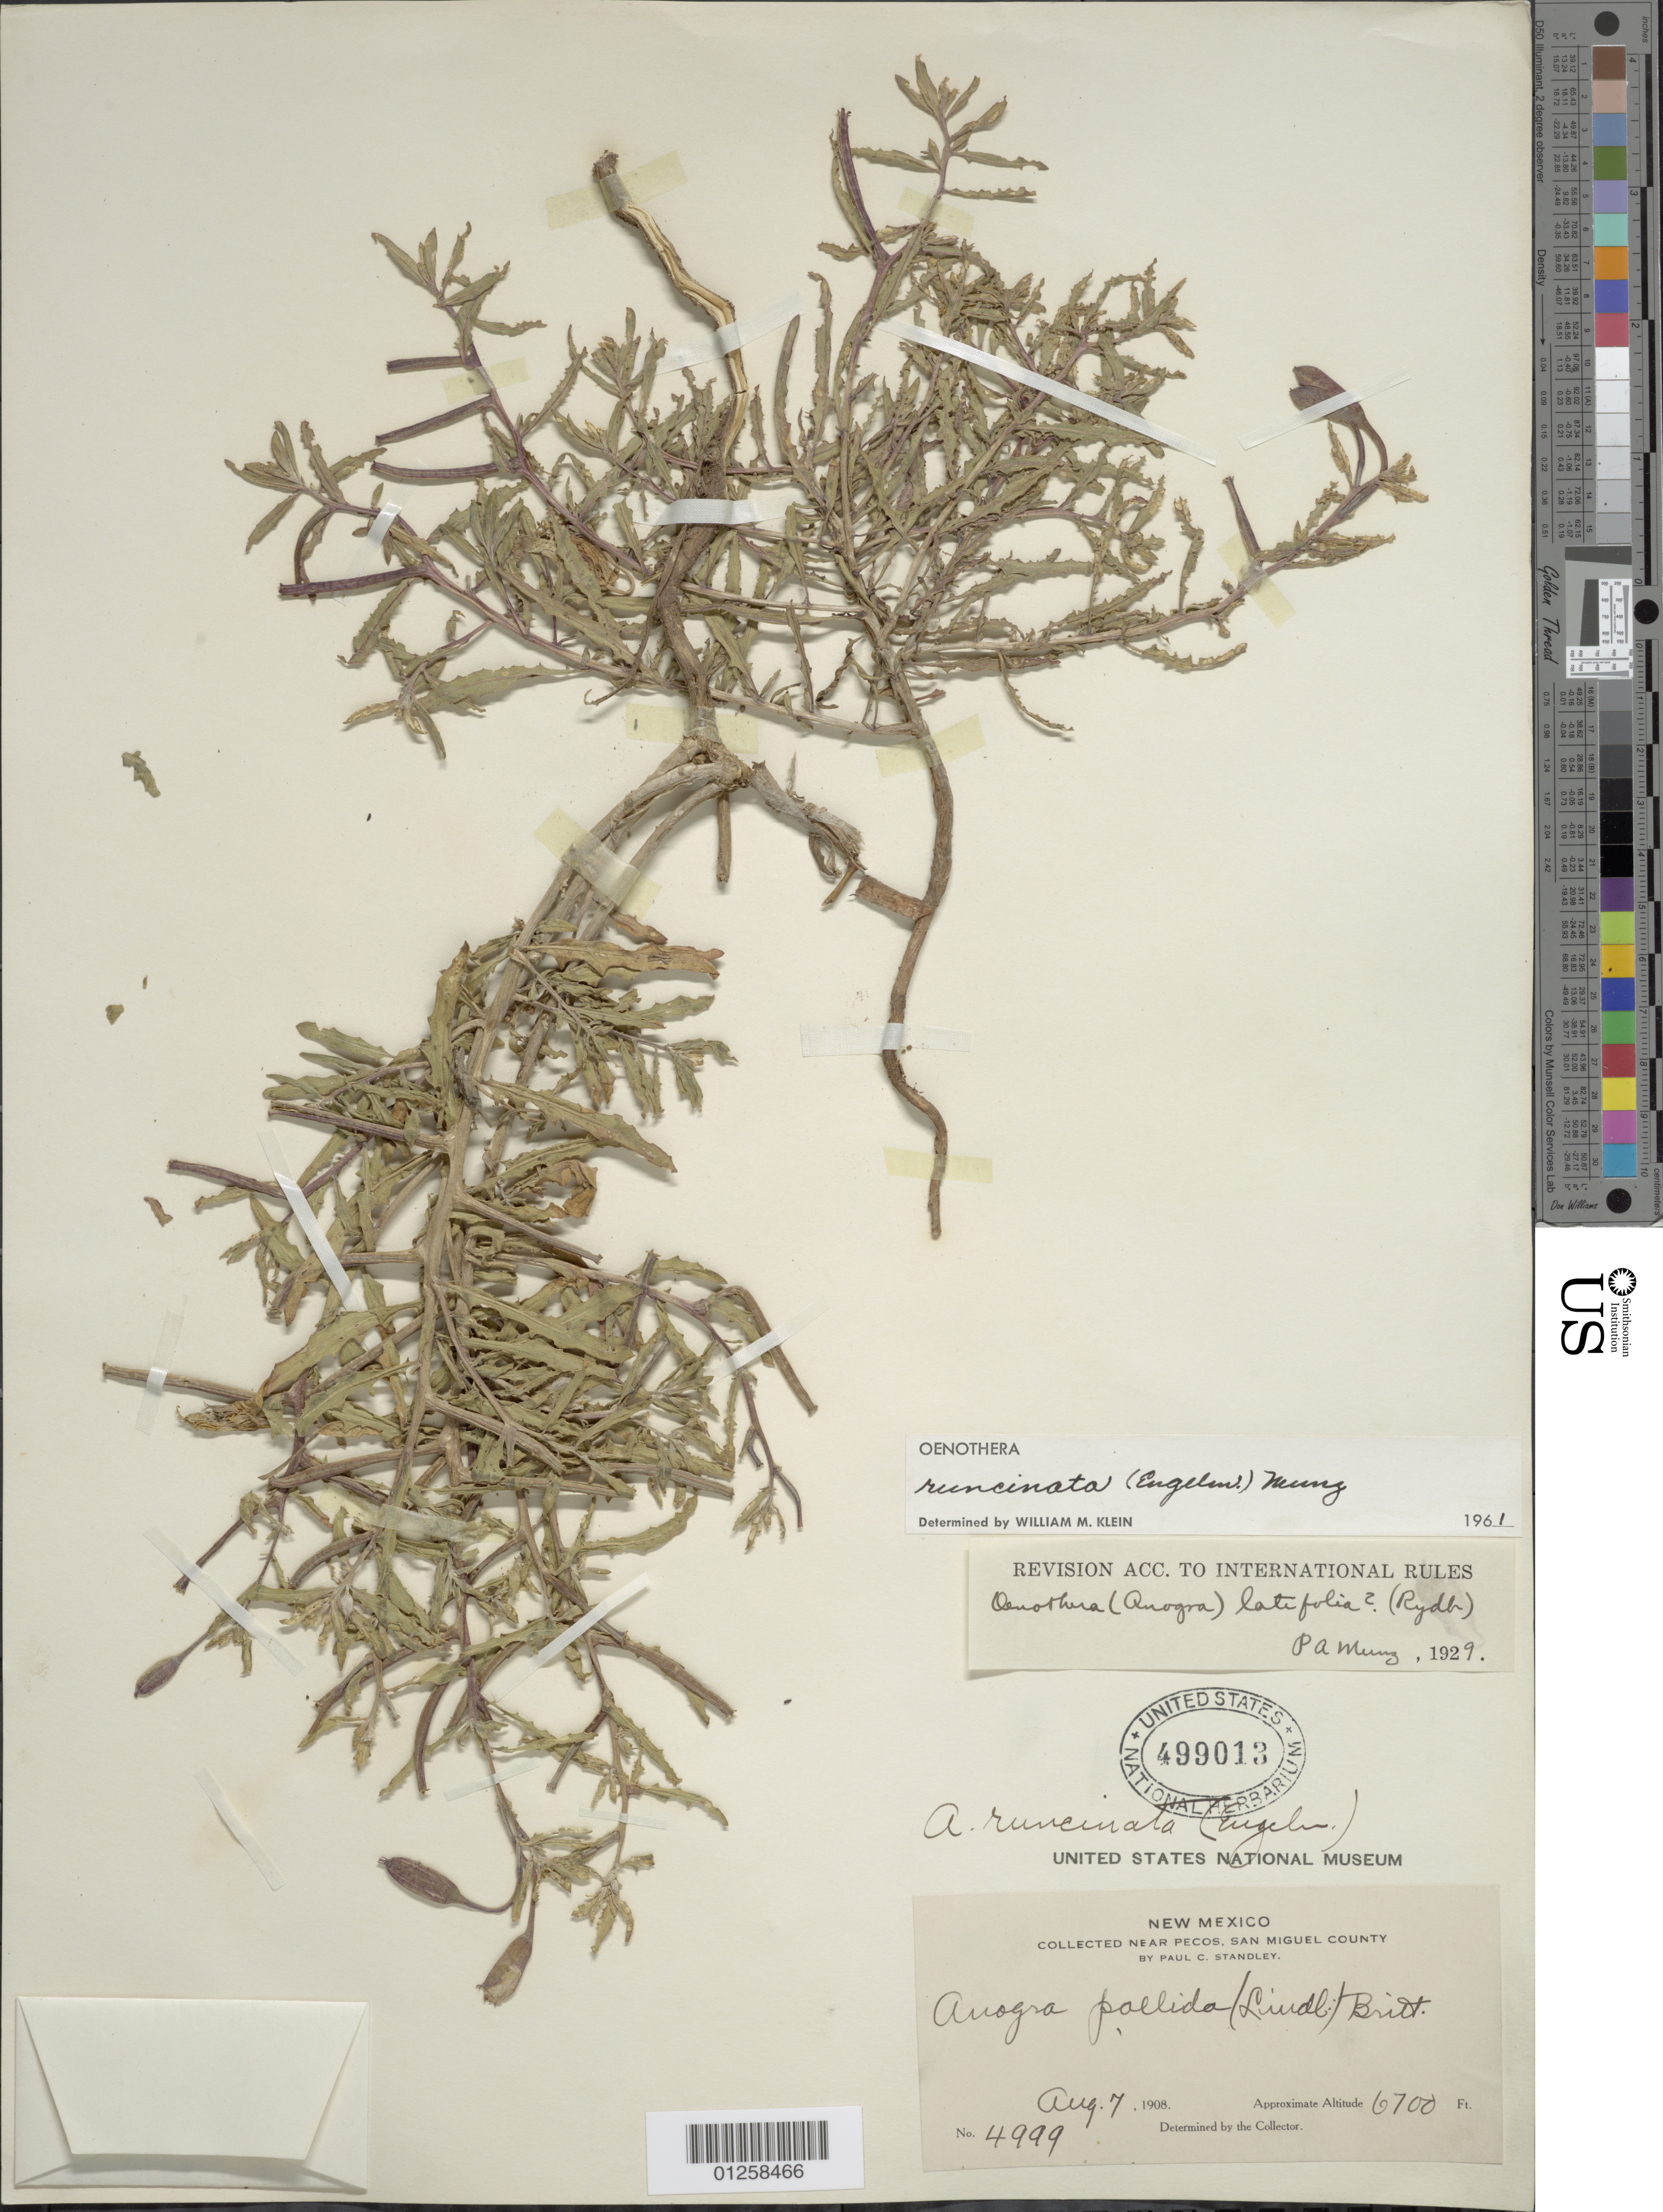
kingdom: Plantae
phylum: Tracheophyta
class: Magnoliopsida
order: Myrtales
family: Onagraceae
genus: Oenothera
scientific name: Oenothera pallida subsp. runcinata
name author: (Engelm.) Munz & W.M. Klein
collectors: P. C. Standley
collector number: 4999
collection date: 1908-08-07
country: United States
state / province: New Mexico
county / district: San Miguel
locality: San Miguel County, near Pecos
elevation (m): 2042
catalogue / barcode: US 499013